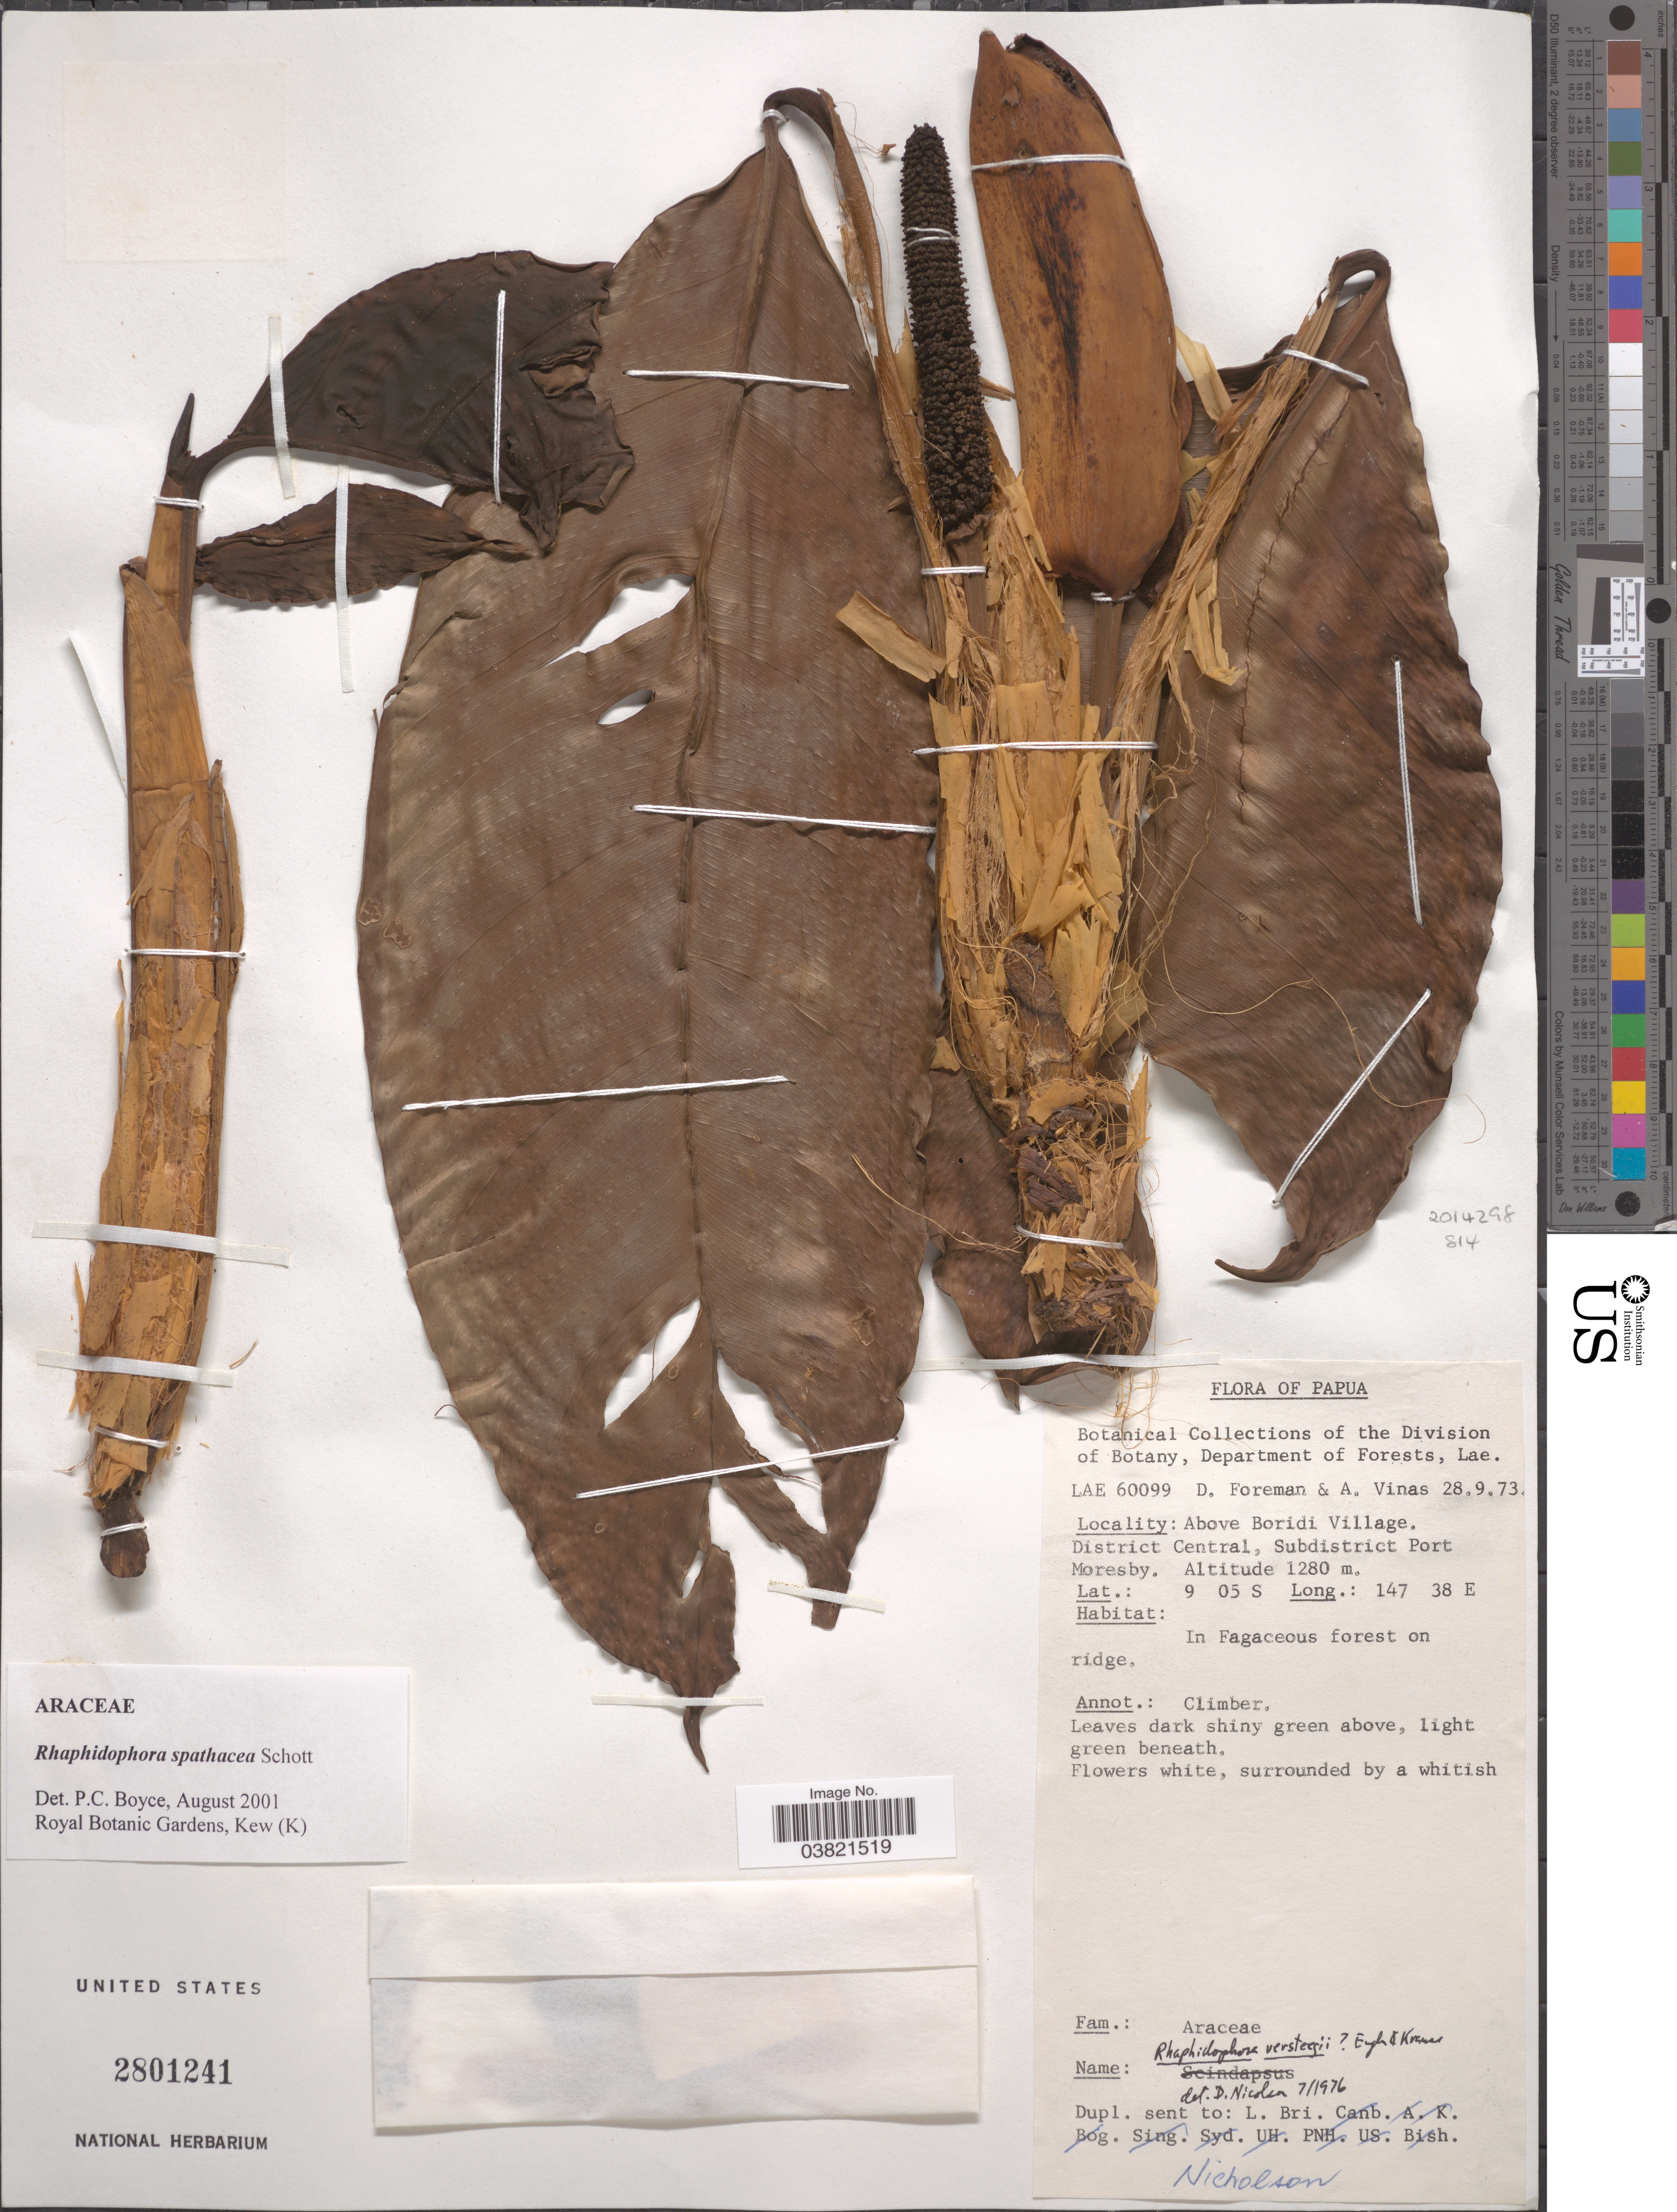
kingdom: Plantae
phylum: Tracheophyta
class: Liliopsida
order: Alismatales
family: Araceae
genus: Rhaphidophora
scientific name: Rhaphidophora spathacea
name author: Schott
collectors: D. Foreman & A. Vinas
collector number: LAE 60099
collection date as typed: Transcribed d/m/y: 28/9/73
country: Papua New Guinea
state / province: Central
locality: Papua. Above Boridi Village, District Central, Subdistrict Port Moresby.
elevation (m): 1280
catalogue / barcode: US 2801241